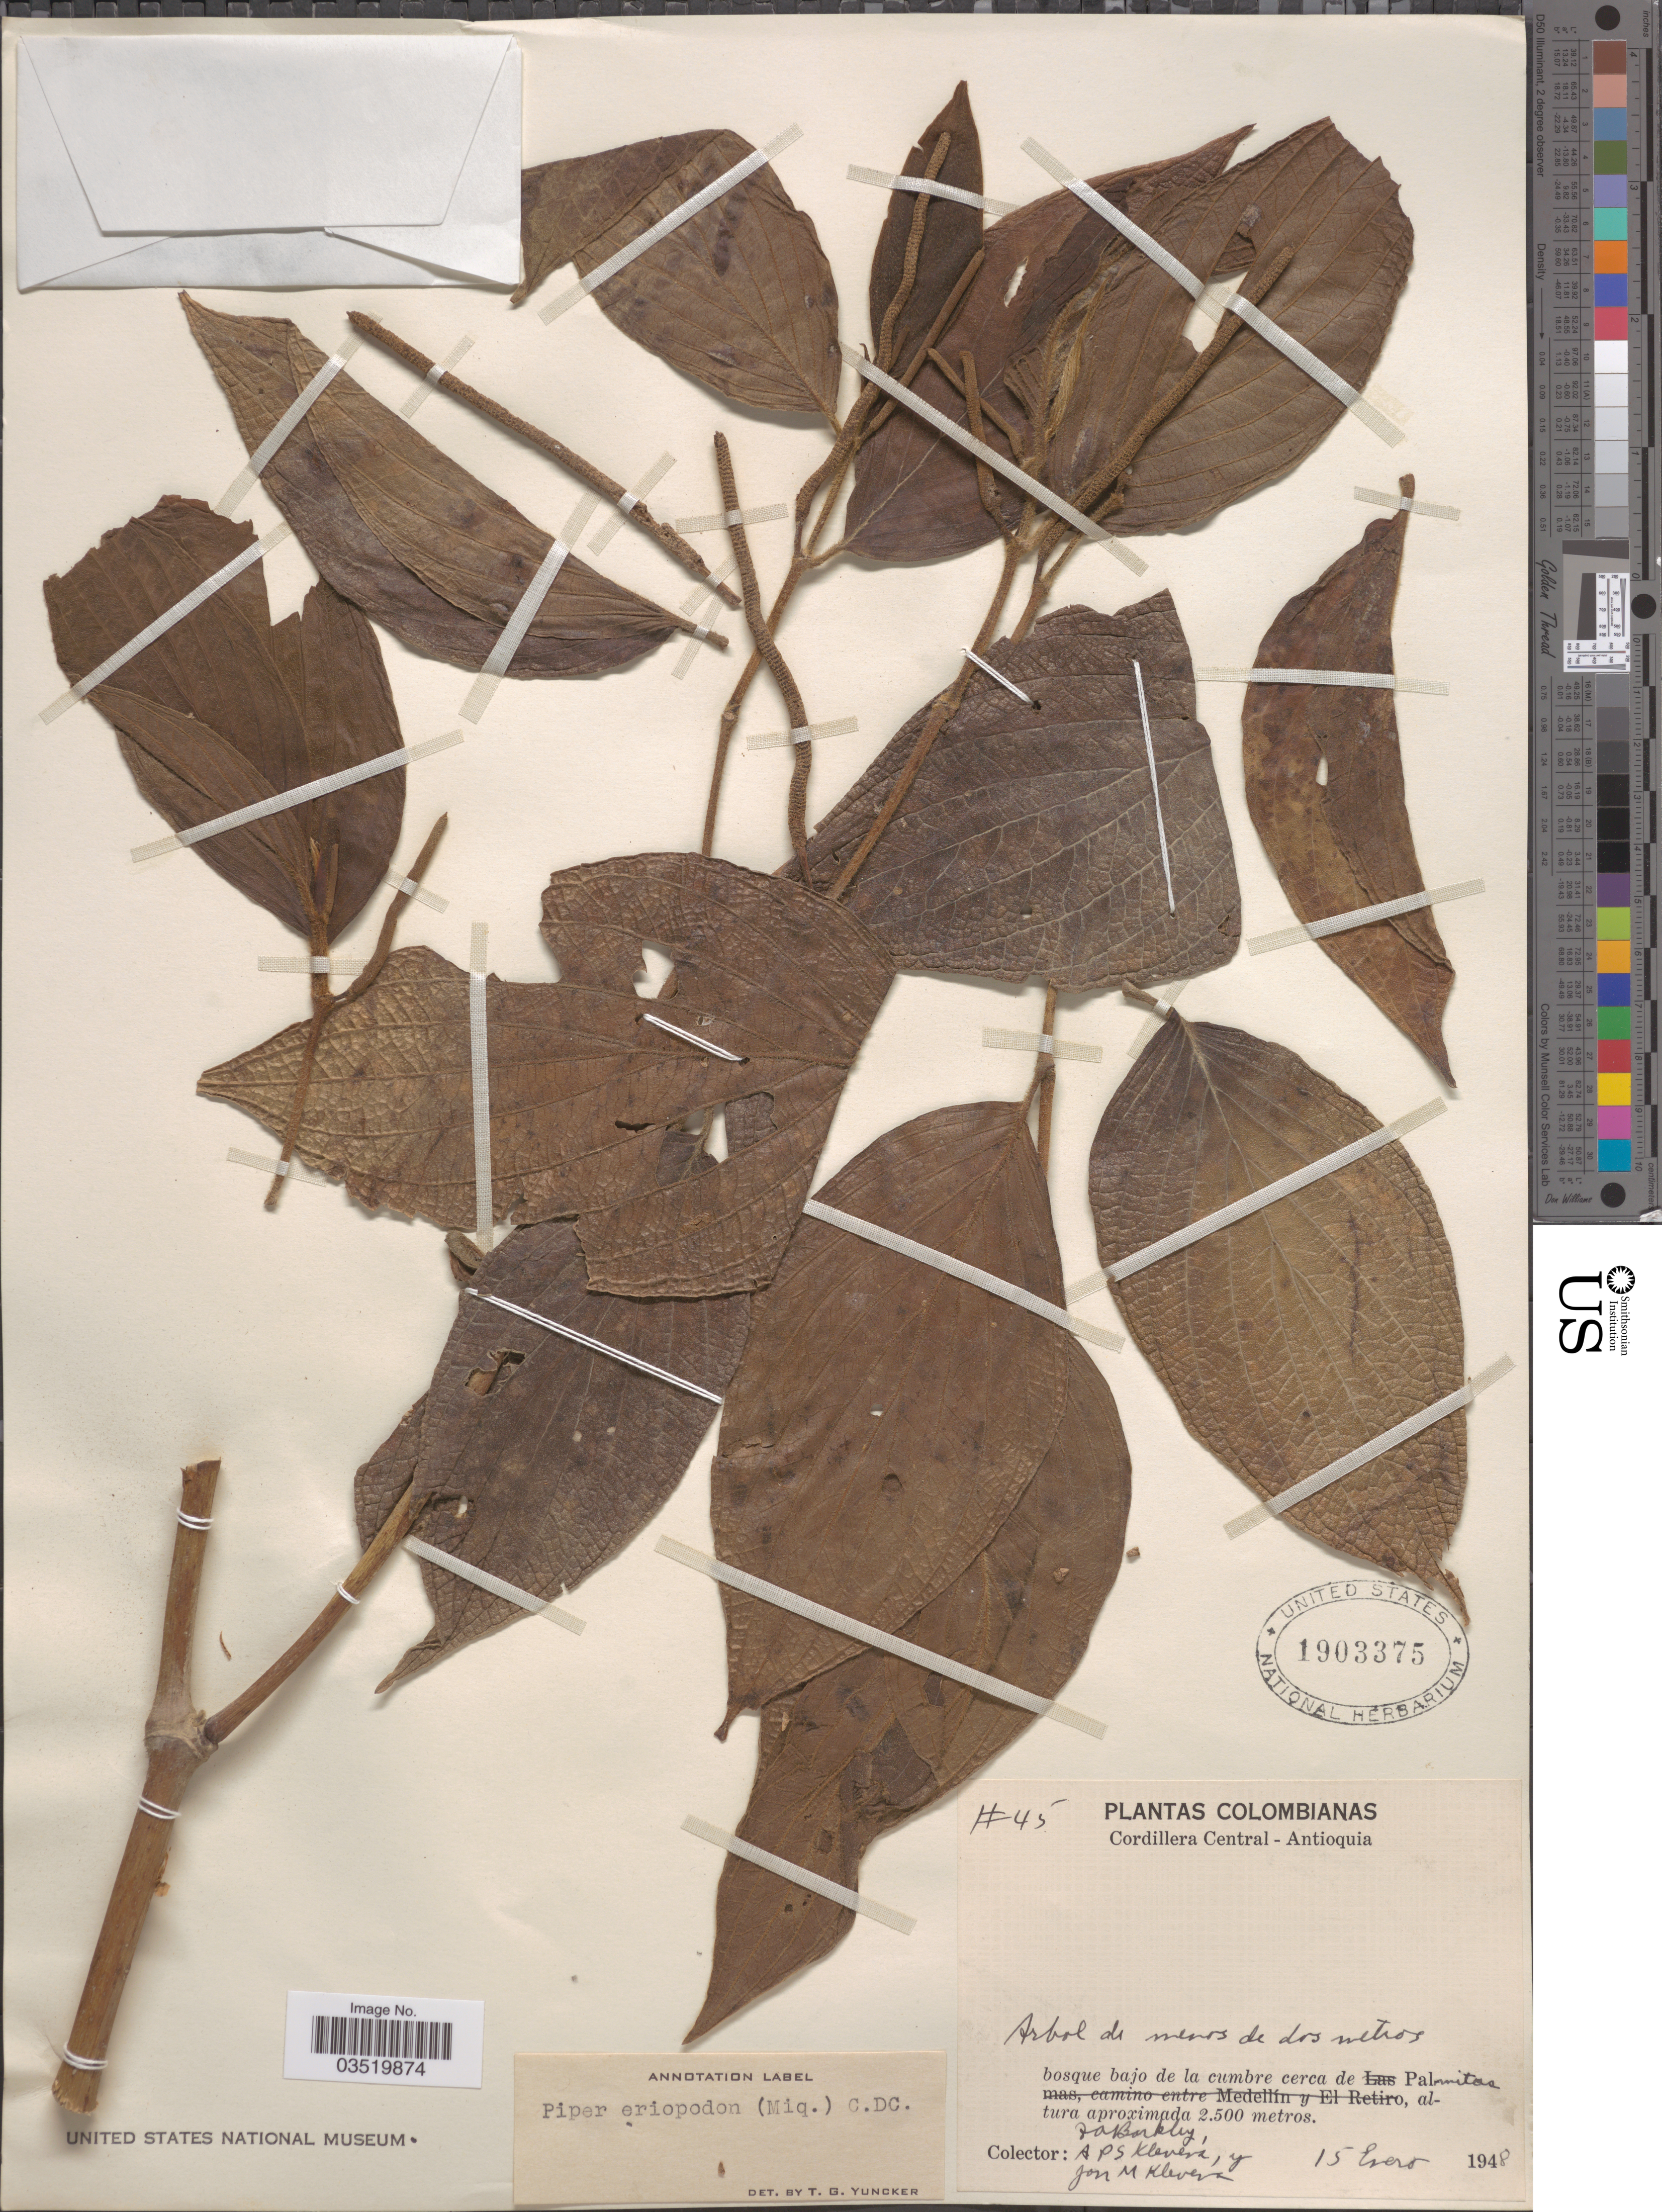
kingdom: Plantae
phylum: Tracheophyta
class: Magnoliopsida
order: Piperales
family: Piperaceae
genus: Piper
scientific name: Piper eriopodon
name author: C. DC.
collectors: F. A. Barkley, A. Klevens & J. Klevens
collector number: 45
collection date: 1948-01-15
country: Colombia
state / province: Antioquia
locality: Cordillera Central. Bosque bajo de la cumbre cerca de Palmitas.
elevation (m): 2500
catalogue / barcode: US 1903375